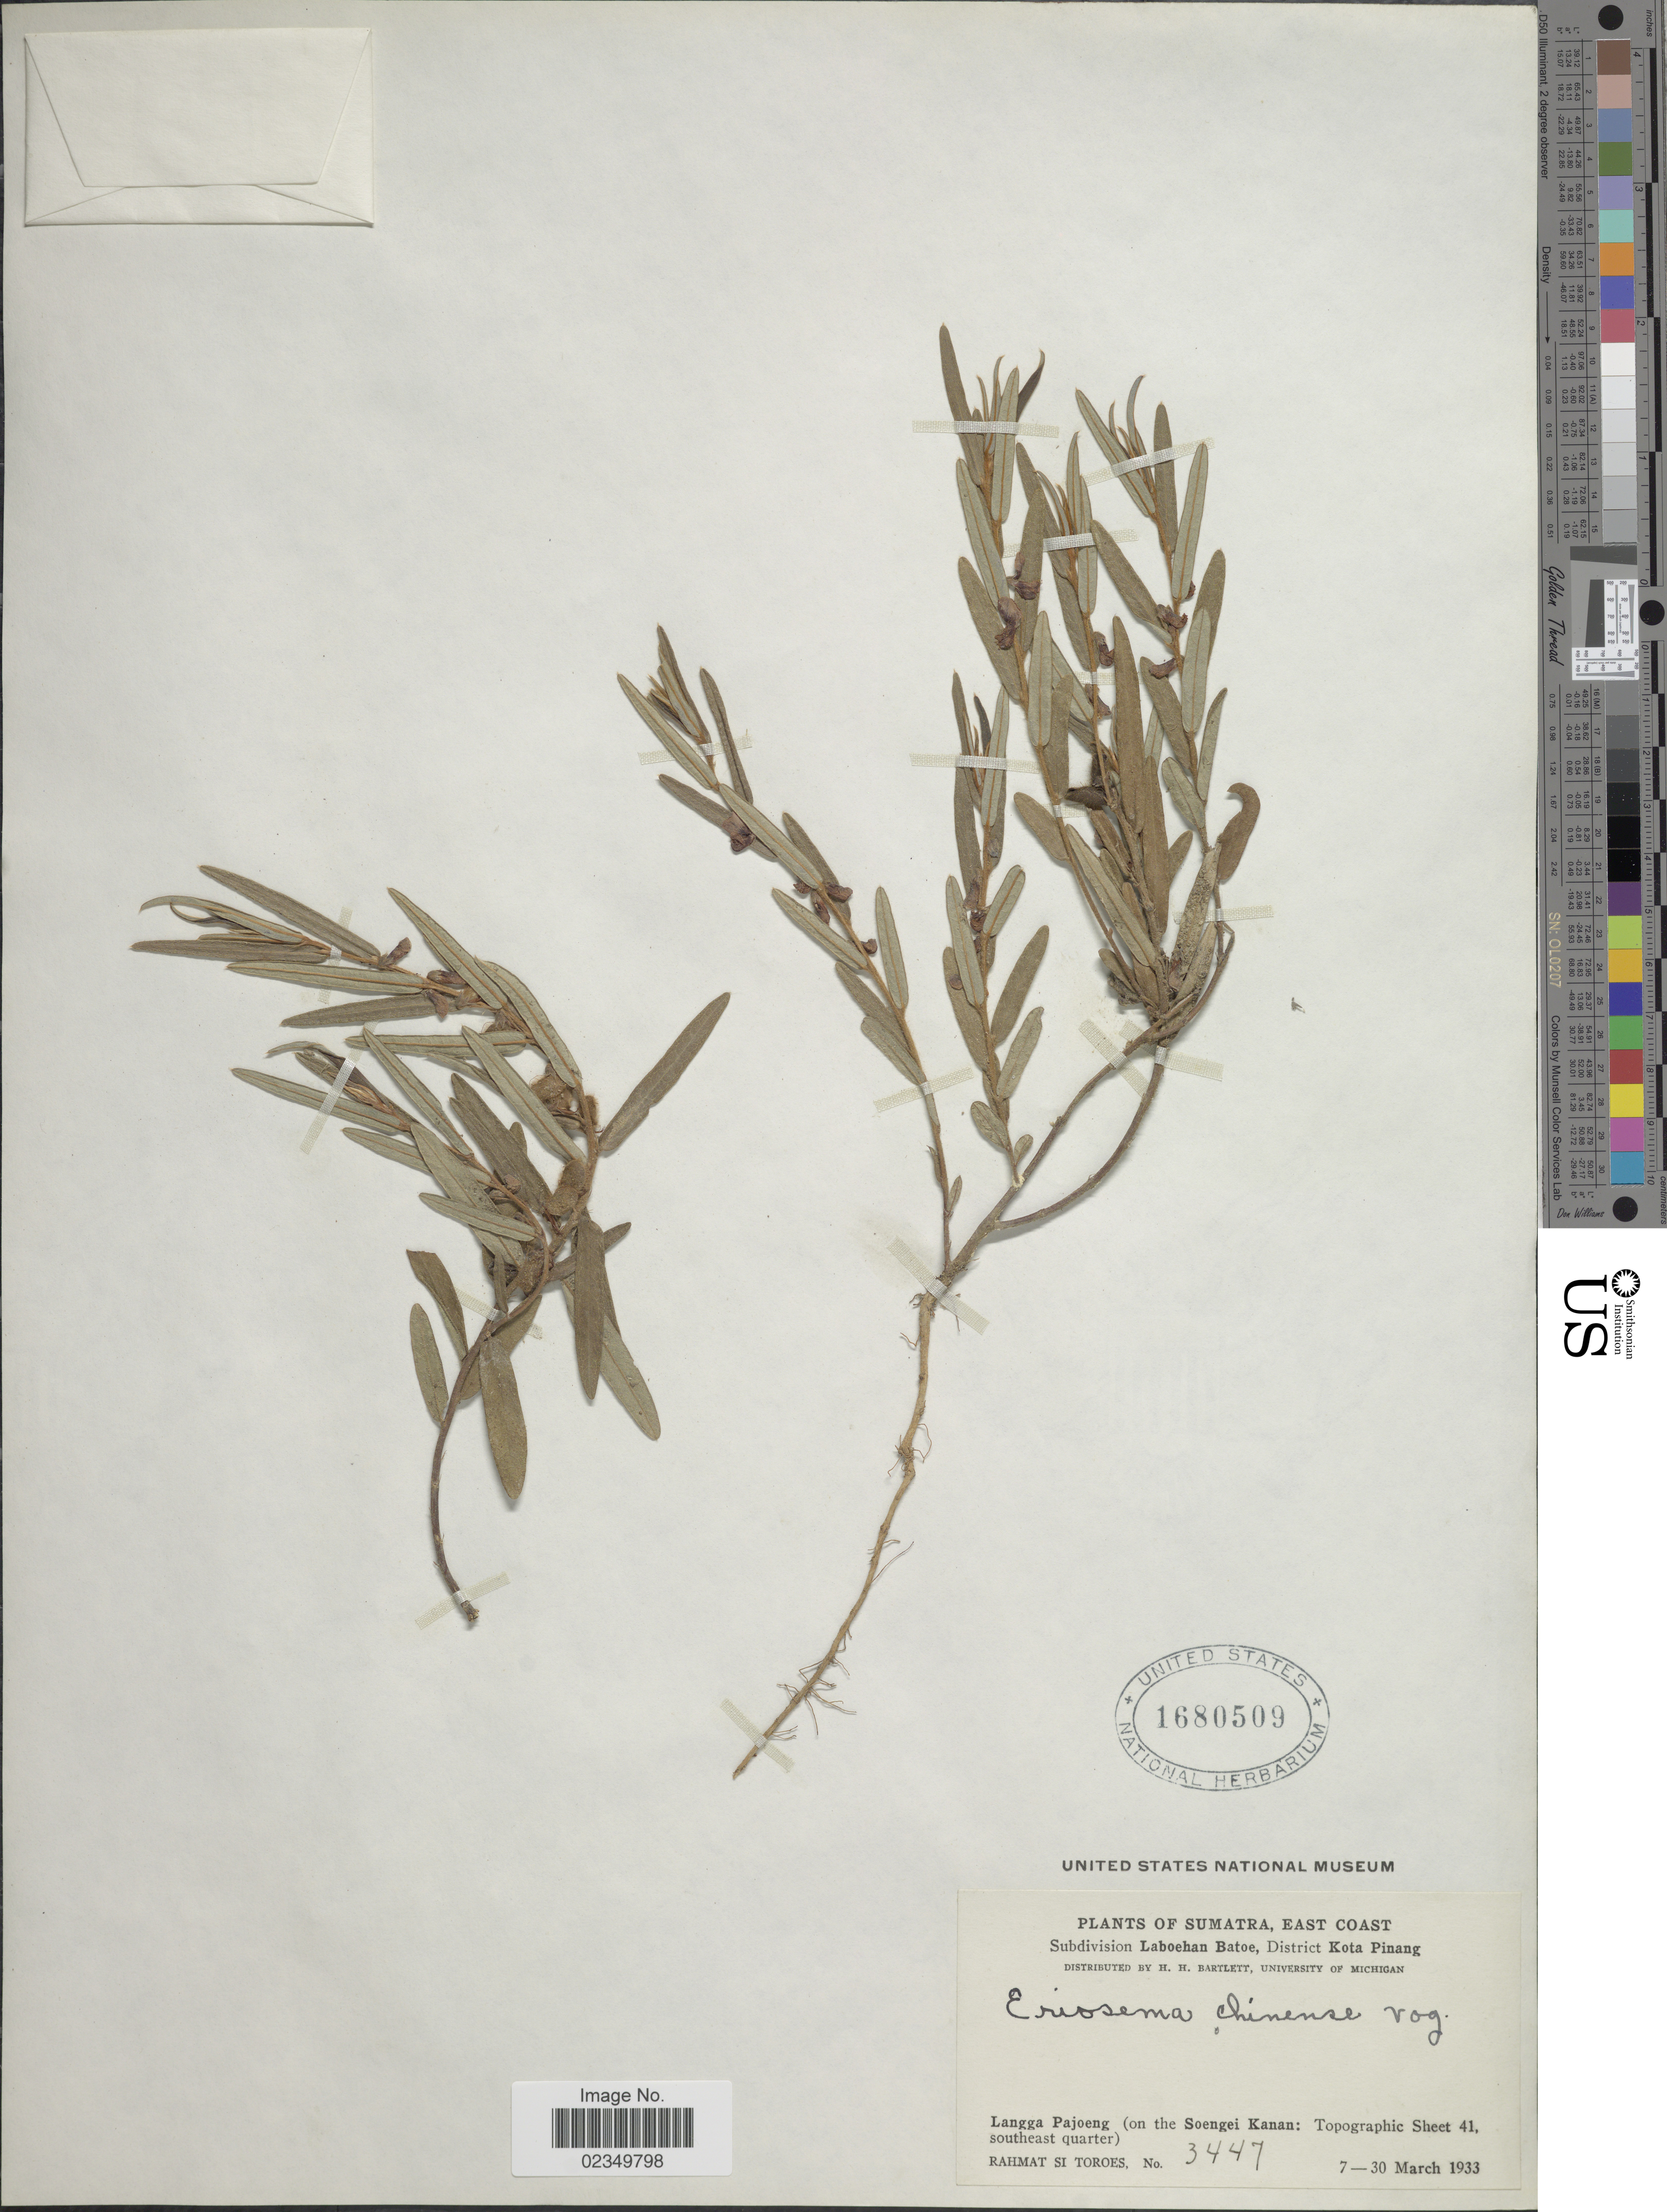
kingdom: Plantae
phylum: Tracheophyta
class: Magnoliopsida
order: Fabales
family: Fabaceae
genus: Eriosema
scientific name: Eriosema chinense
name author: Vogel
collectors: Rahmat Si Boeea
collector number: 3447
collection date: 1933-03-07/1933-03-30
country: Indonesia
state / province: Sumatra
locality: East Coast, Subdivision Laboehan Batoe, District Kota Pinang, Langga Pajoeng (on the Soengei Kanan: Topographic Sheet 41, southeast quarter)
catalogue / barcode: US 1680509